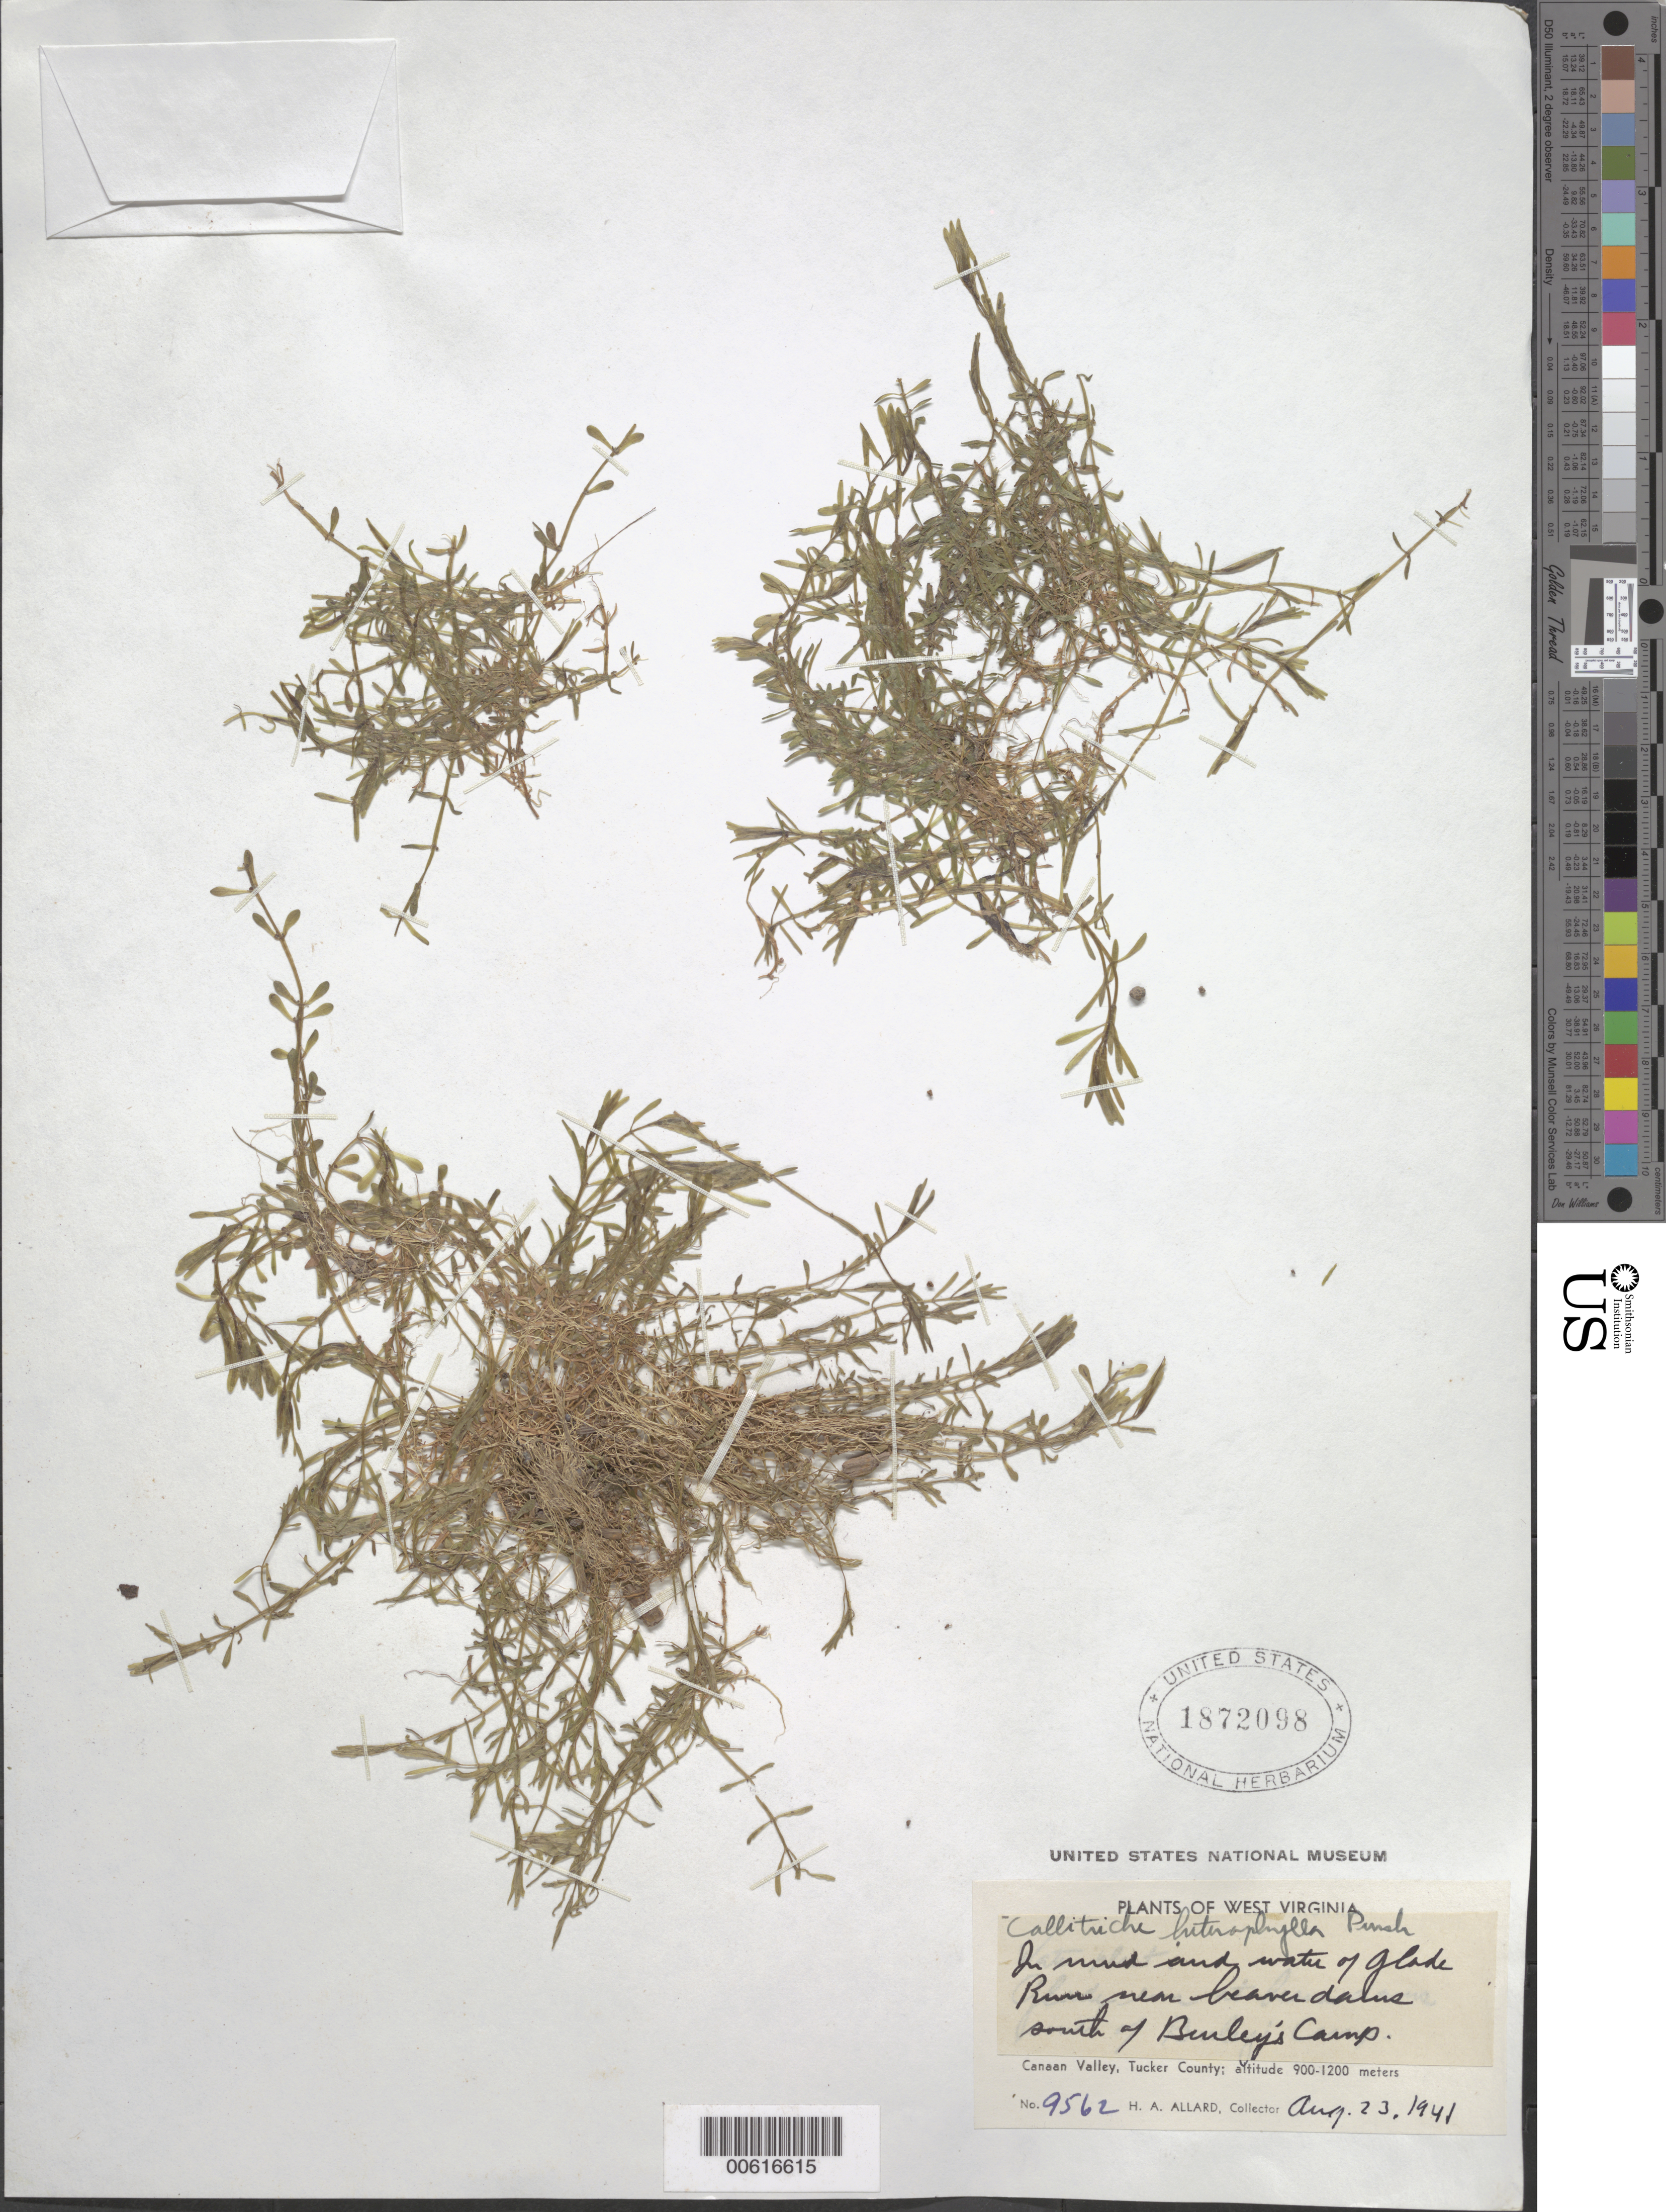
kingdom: Plantae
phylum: Tracheophyta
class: Magnoliopsida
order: Lamiales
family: Plantaginaceae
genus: Callitriche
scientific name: Callitriche heterophylla Pursh emend. Darby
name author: Pursh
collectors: H. A. Allard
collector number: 9562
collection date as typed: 23 Aug 1941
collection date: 1941-08-23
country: United States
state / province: West Virginia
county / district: Tucker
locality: Along RR bed along Glade Run Just W of Burley's Camp, Canaan Villey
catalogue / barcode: US 1872098